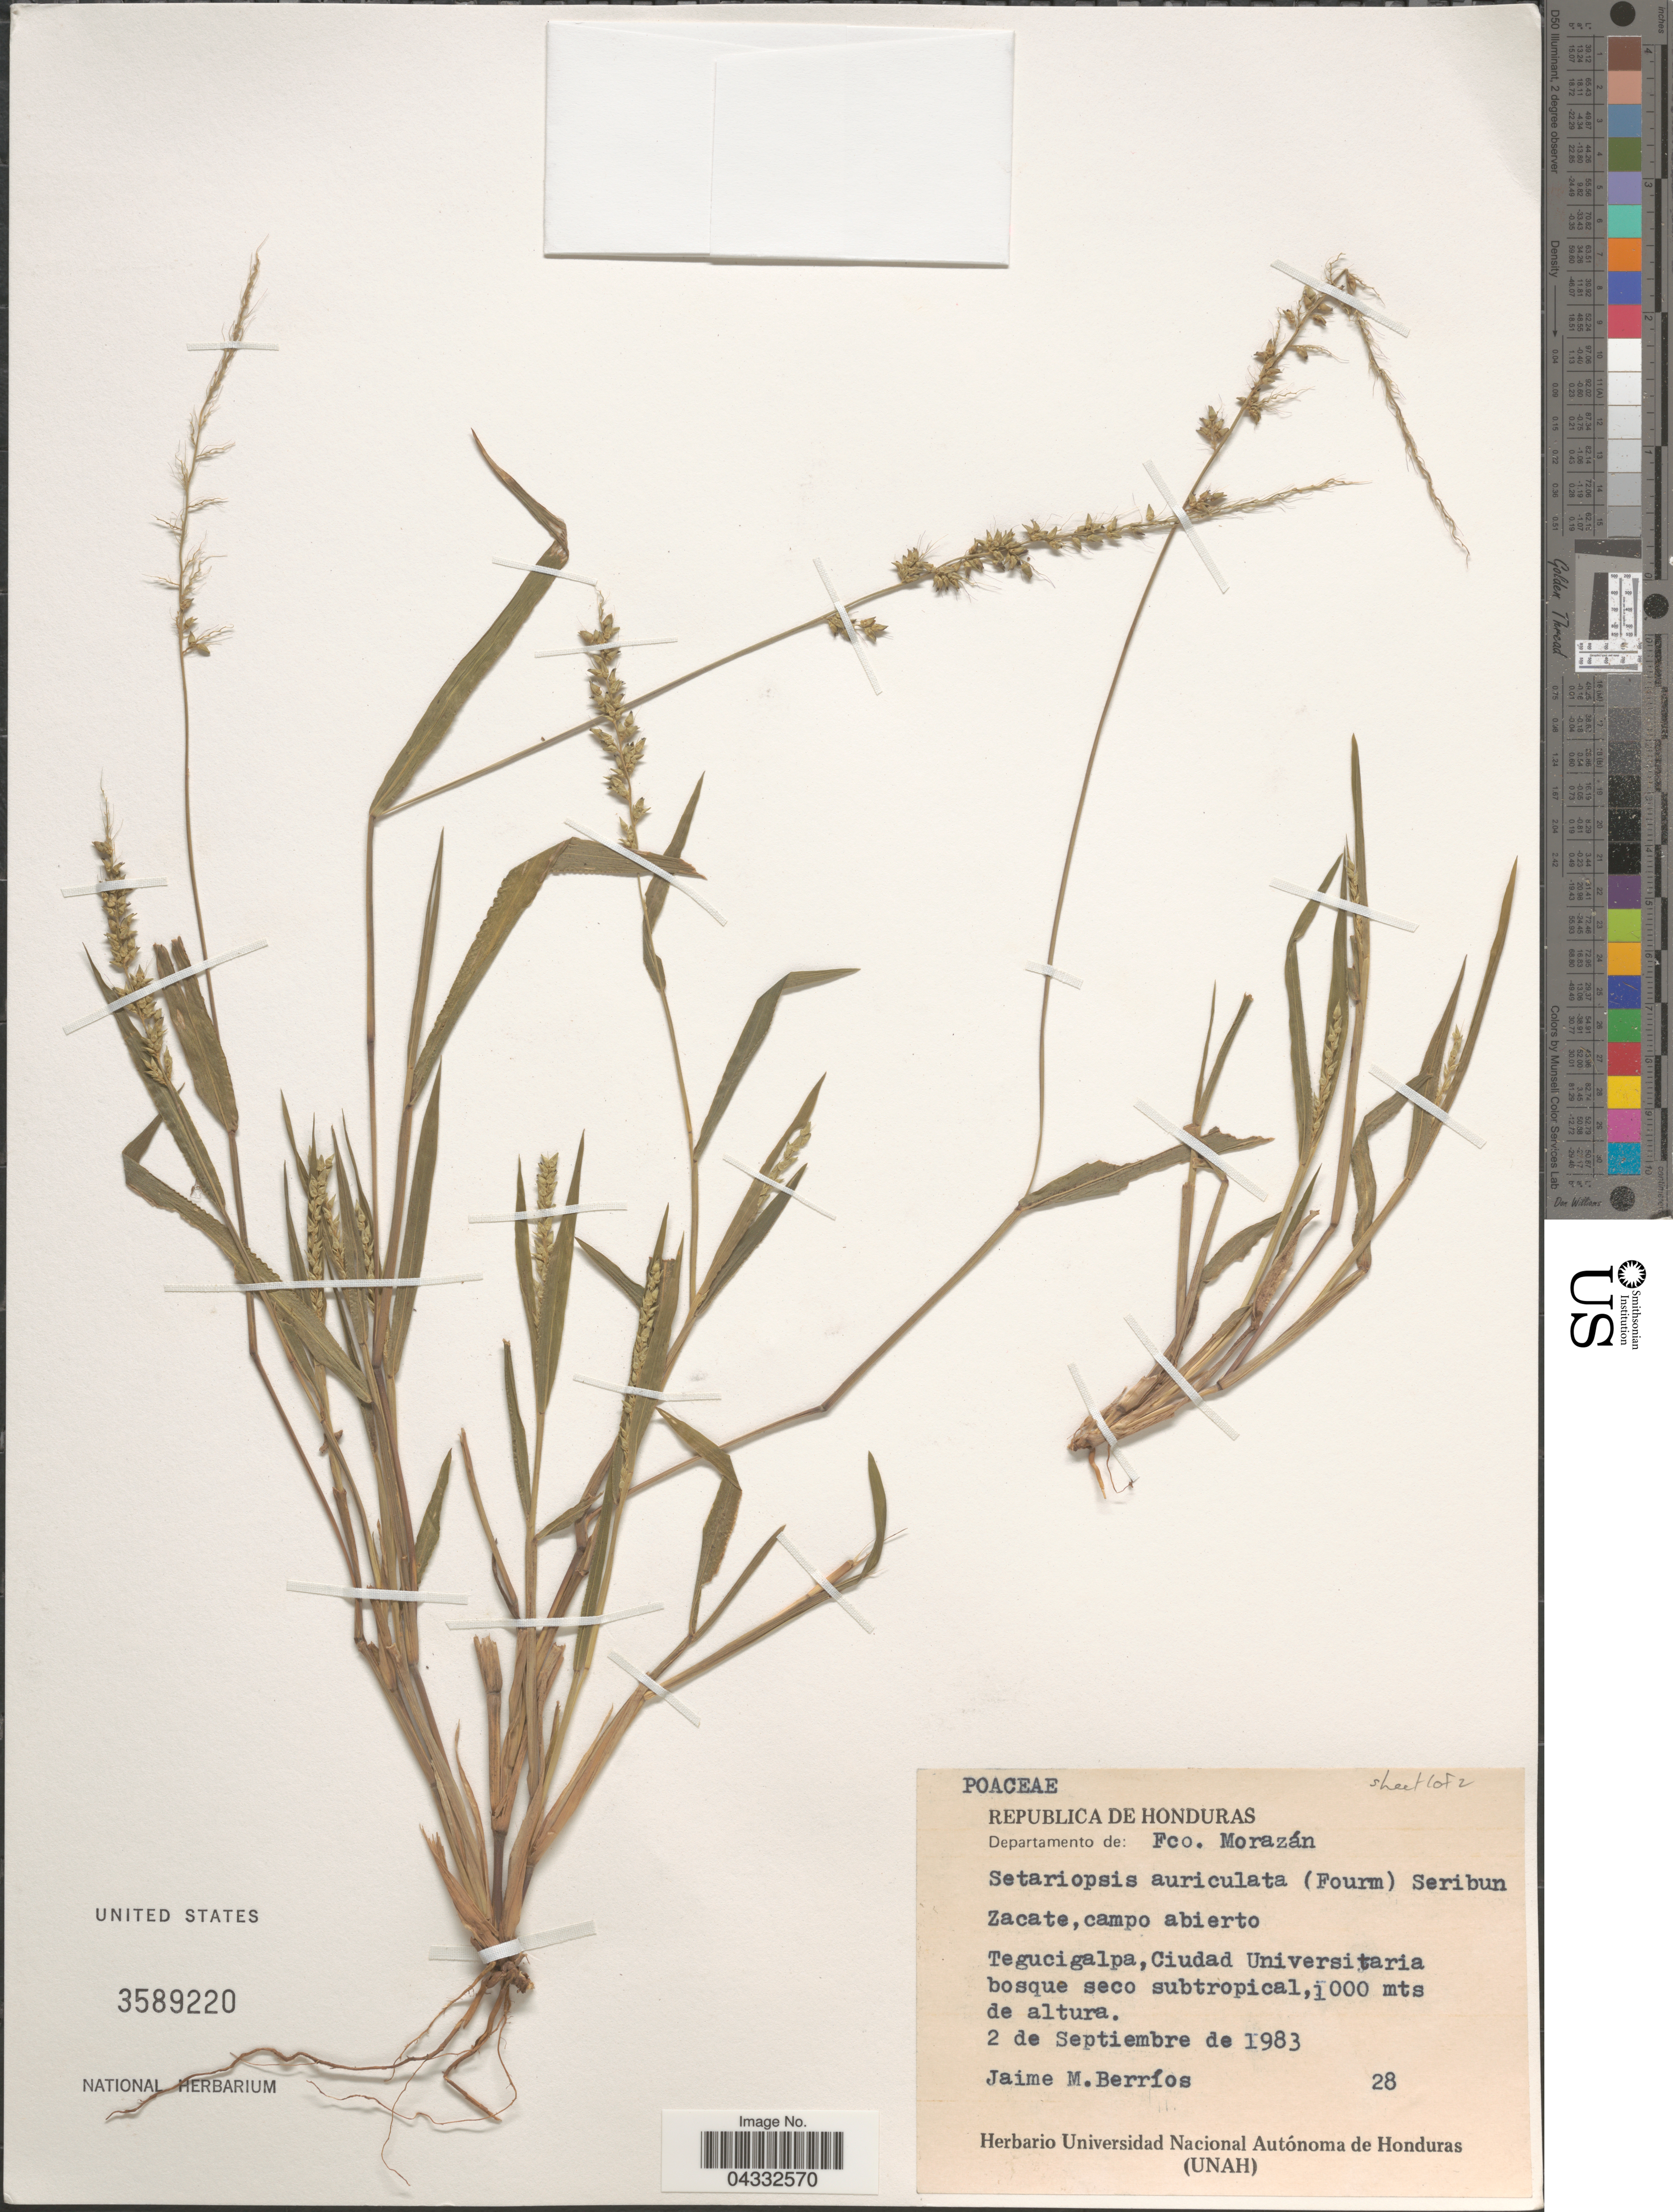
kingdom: Plantae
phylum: Tracheophyta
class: Liliopsida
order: Poales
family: Poaceae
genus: Setariopsis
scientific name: Setariopsis auriculata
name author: (E. Fourn.) Scribn.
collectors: J. Berrios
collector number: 28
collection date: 1983-09-02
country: Honduras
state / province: Fco. Morazán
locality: Departamento de: Fco. Morazán. Tegucigalpa, Ciudad Universitaria bosque seco subtropical.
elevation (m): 1000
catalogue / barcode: US 3589220